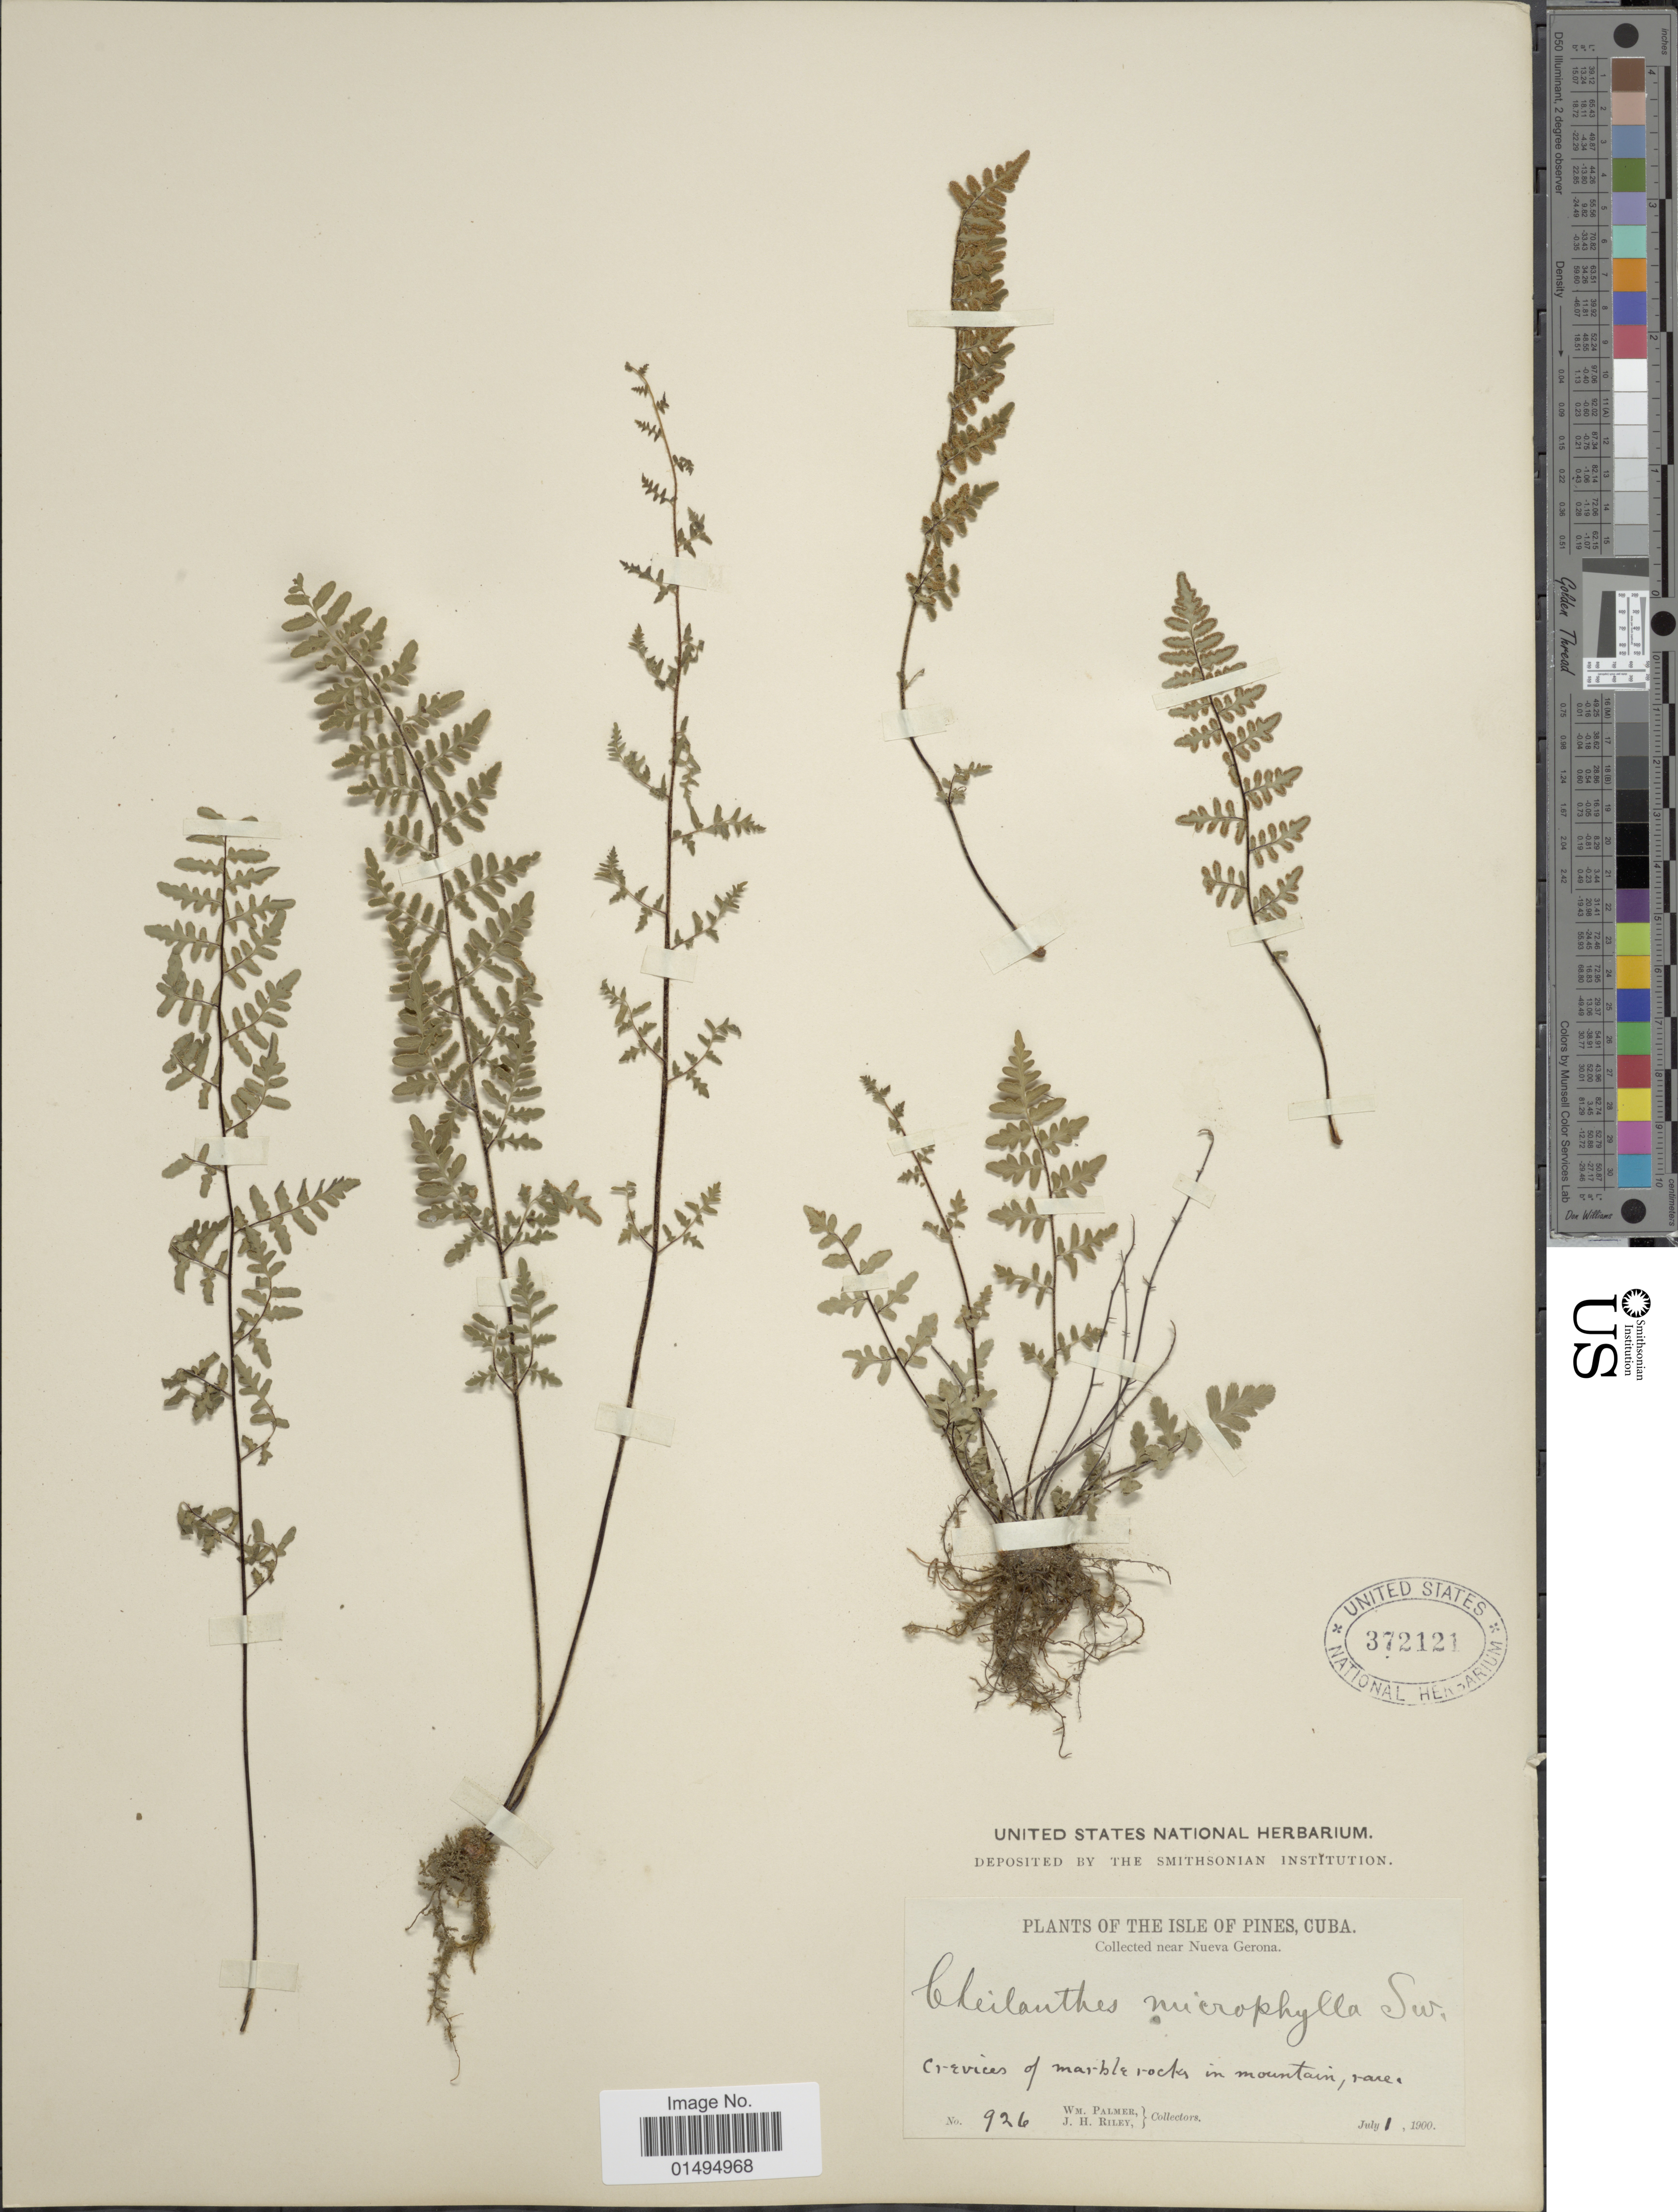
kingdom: Plantae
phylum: Tracheophyta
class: Polypodiopsida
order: Polypodiales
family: Pteridaceae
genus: Myriopteris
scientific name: Myriopteris microphylla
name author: (Sw.) Grusz & Windham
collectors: W. Palmer & J. H. Riley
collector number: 926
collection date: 1900-07-01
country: Cuba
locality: Near Nueva Gerona. The Isle of Pines.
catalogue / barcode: US 372121